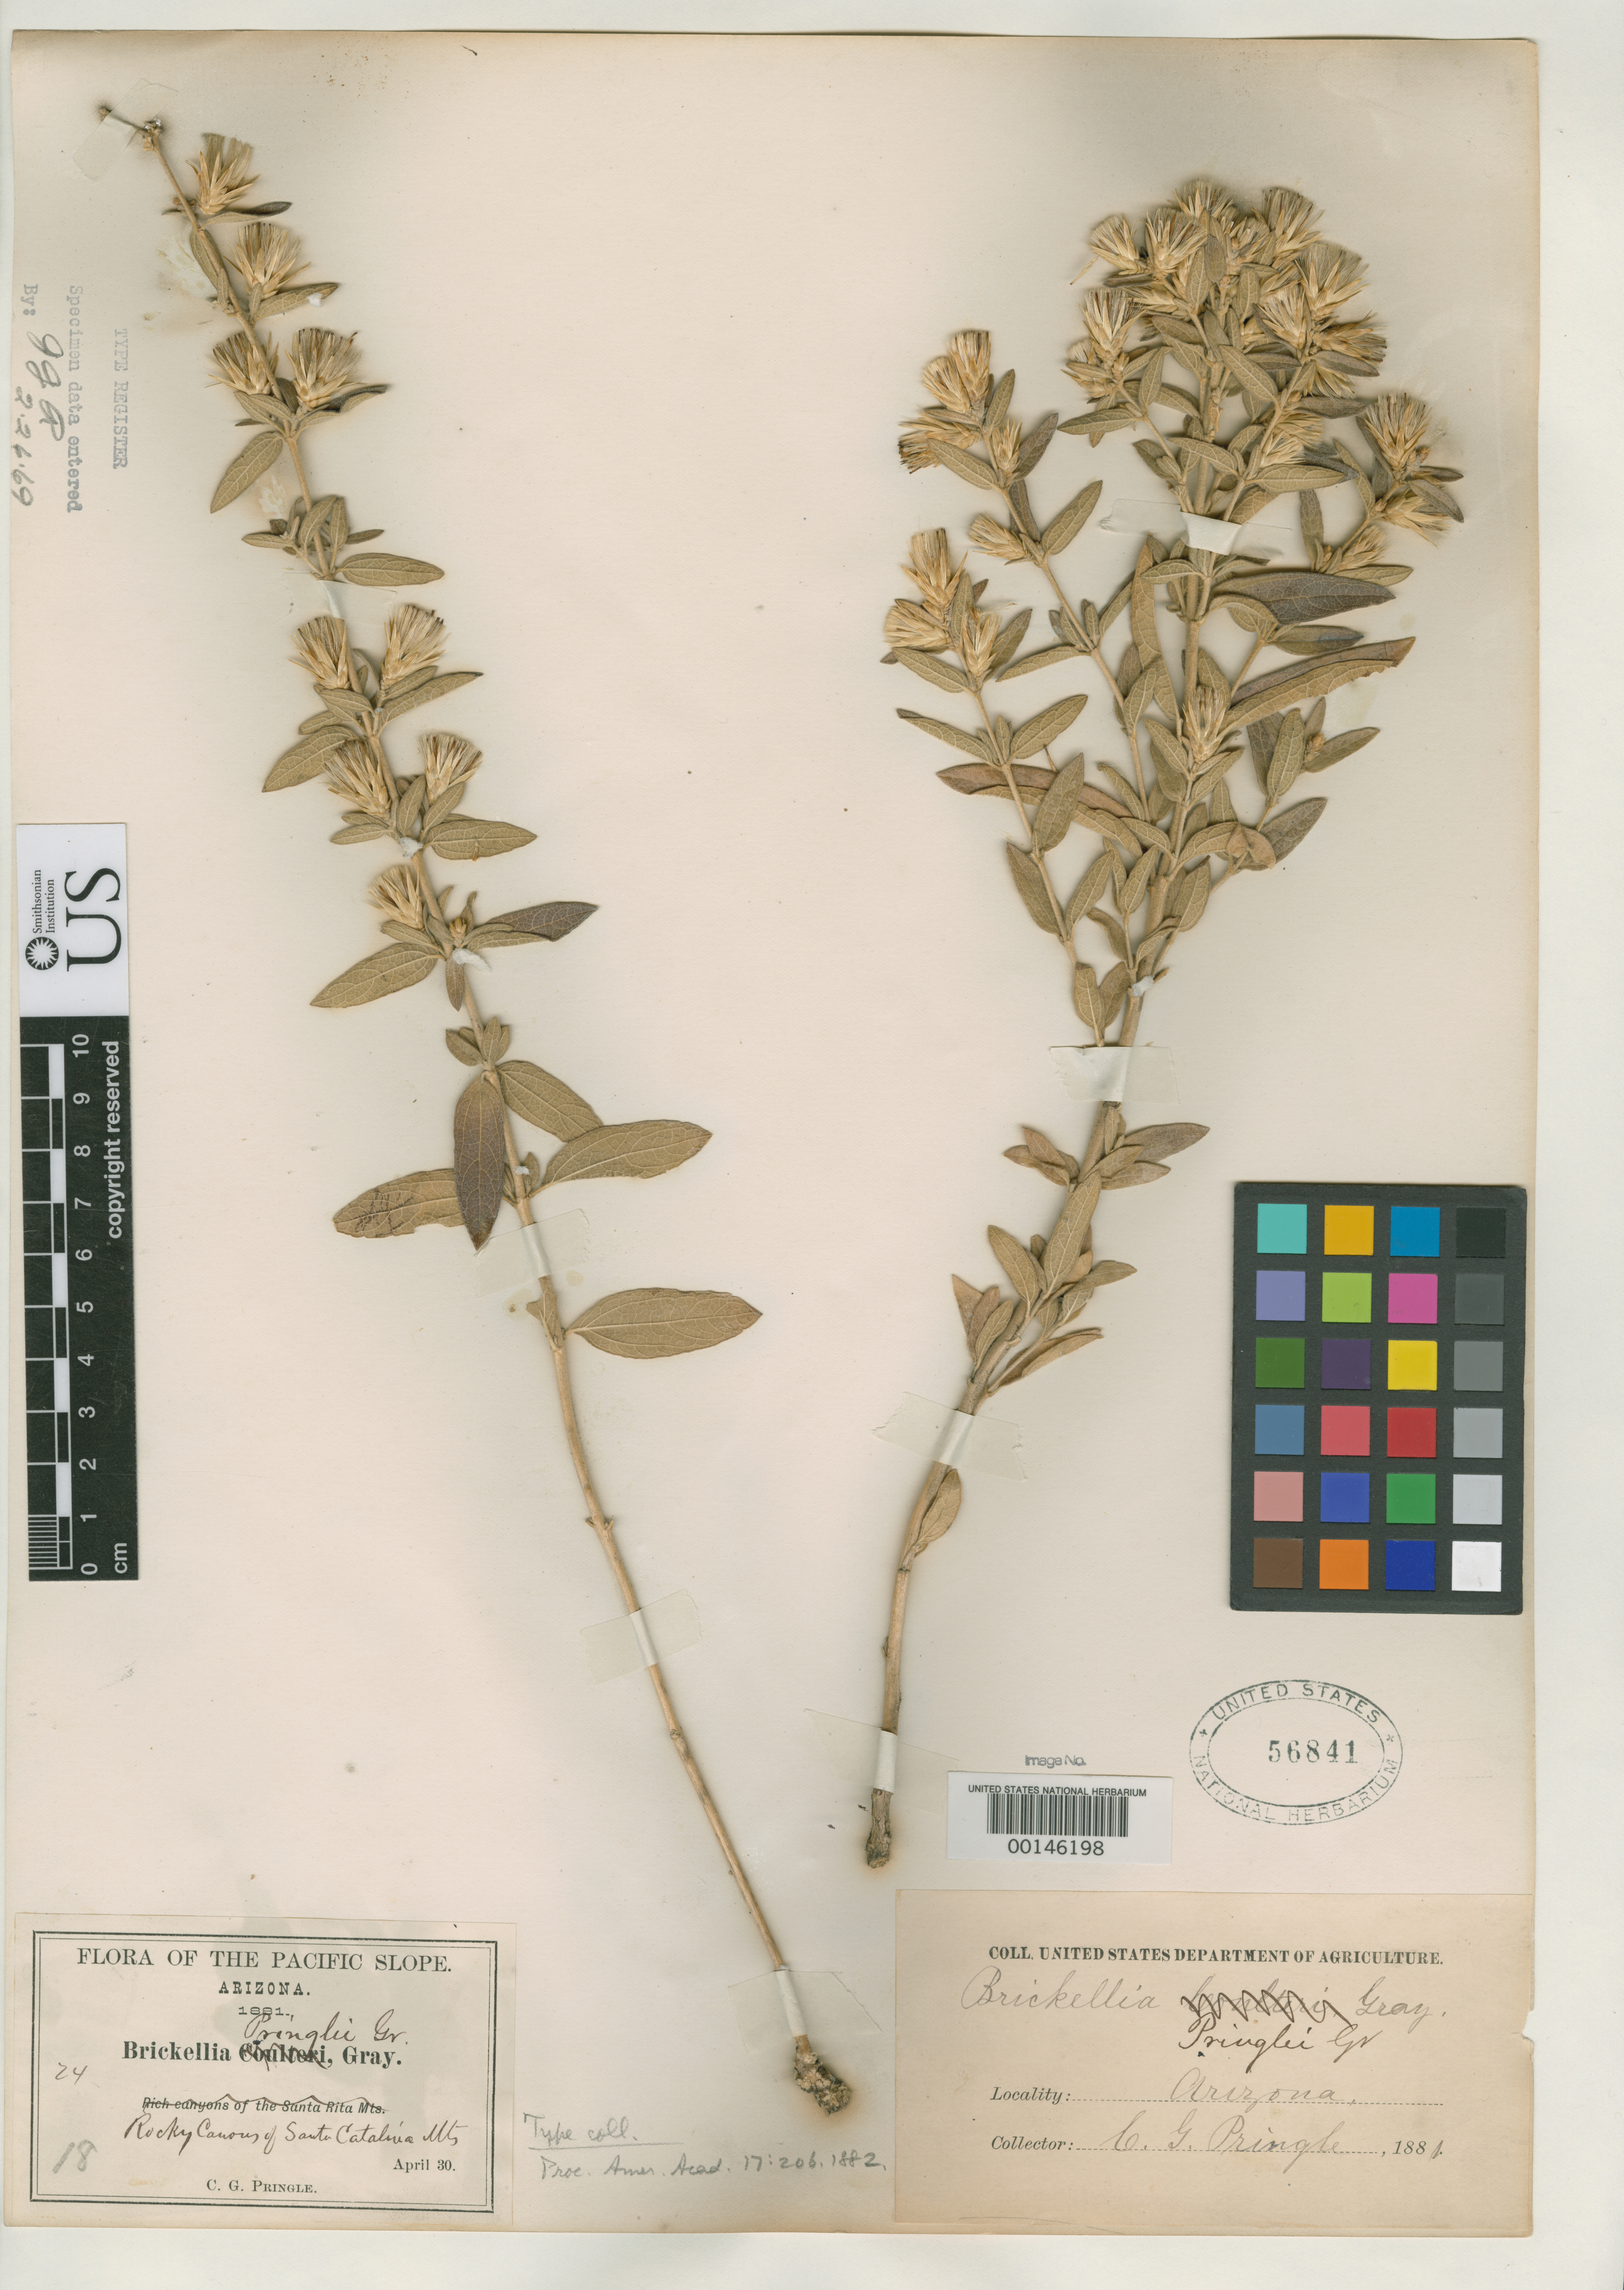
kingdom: Plantae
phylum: Tracheophyta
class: Magnoliopsida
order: Asterales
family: Asteraceae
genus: Brickellia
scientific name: Brickellia pringlei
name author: A. Gray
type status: Syntype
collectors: C. G. Pringle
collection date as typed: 30 Apr 1881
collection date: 1881-04-30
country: United States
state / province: Arizona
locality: Santa Catalina Mountains.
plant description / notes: Protologue, "S. Arizona, in cañons of the Santa Catalina Mountains, April, 1881". US has 2 collections made on different dates (but both in April), presumably syntypes.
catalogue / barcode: US 56841